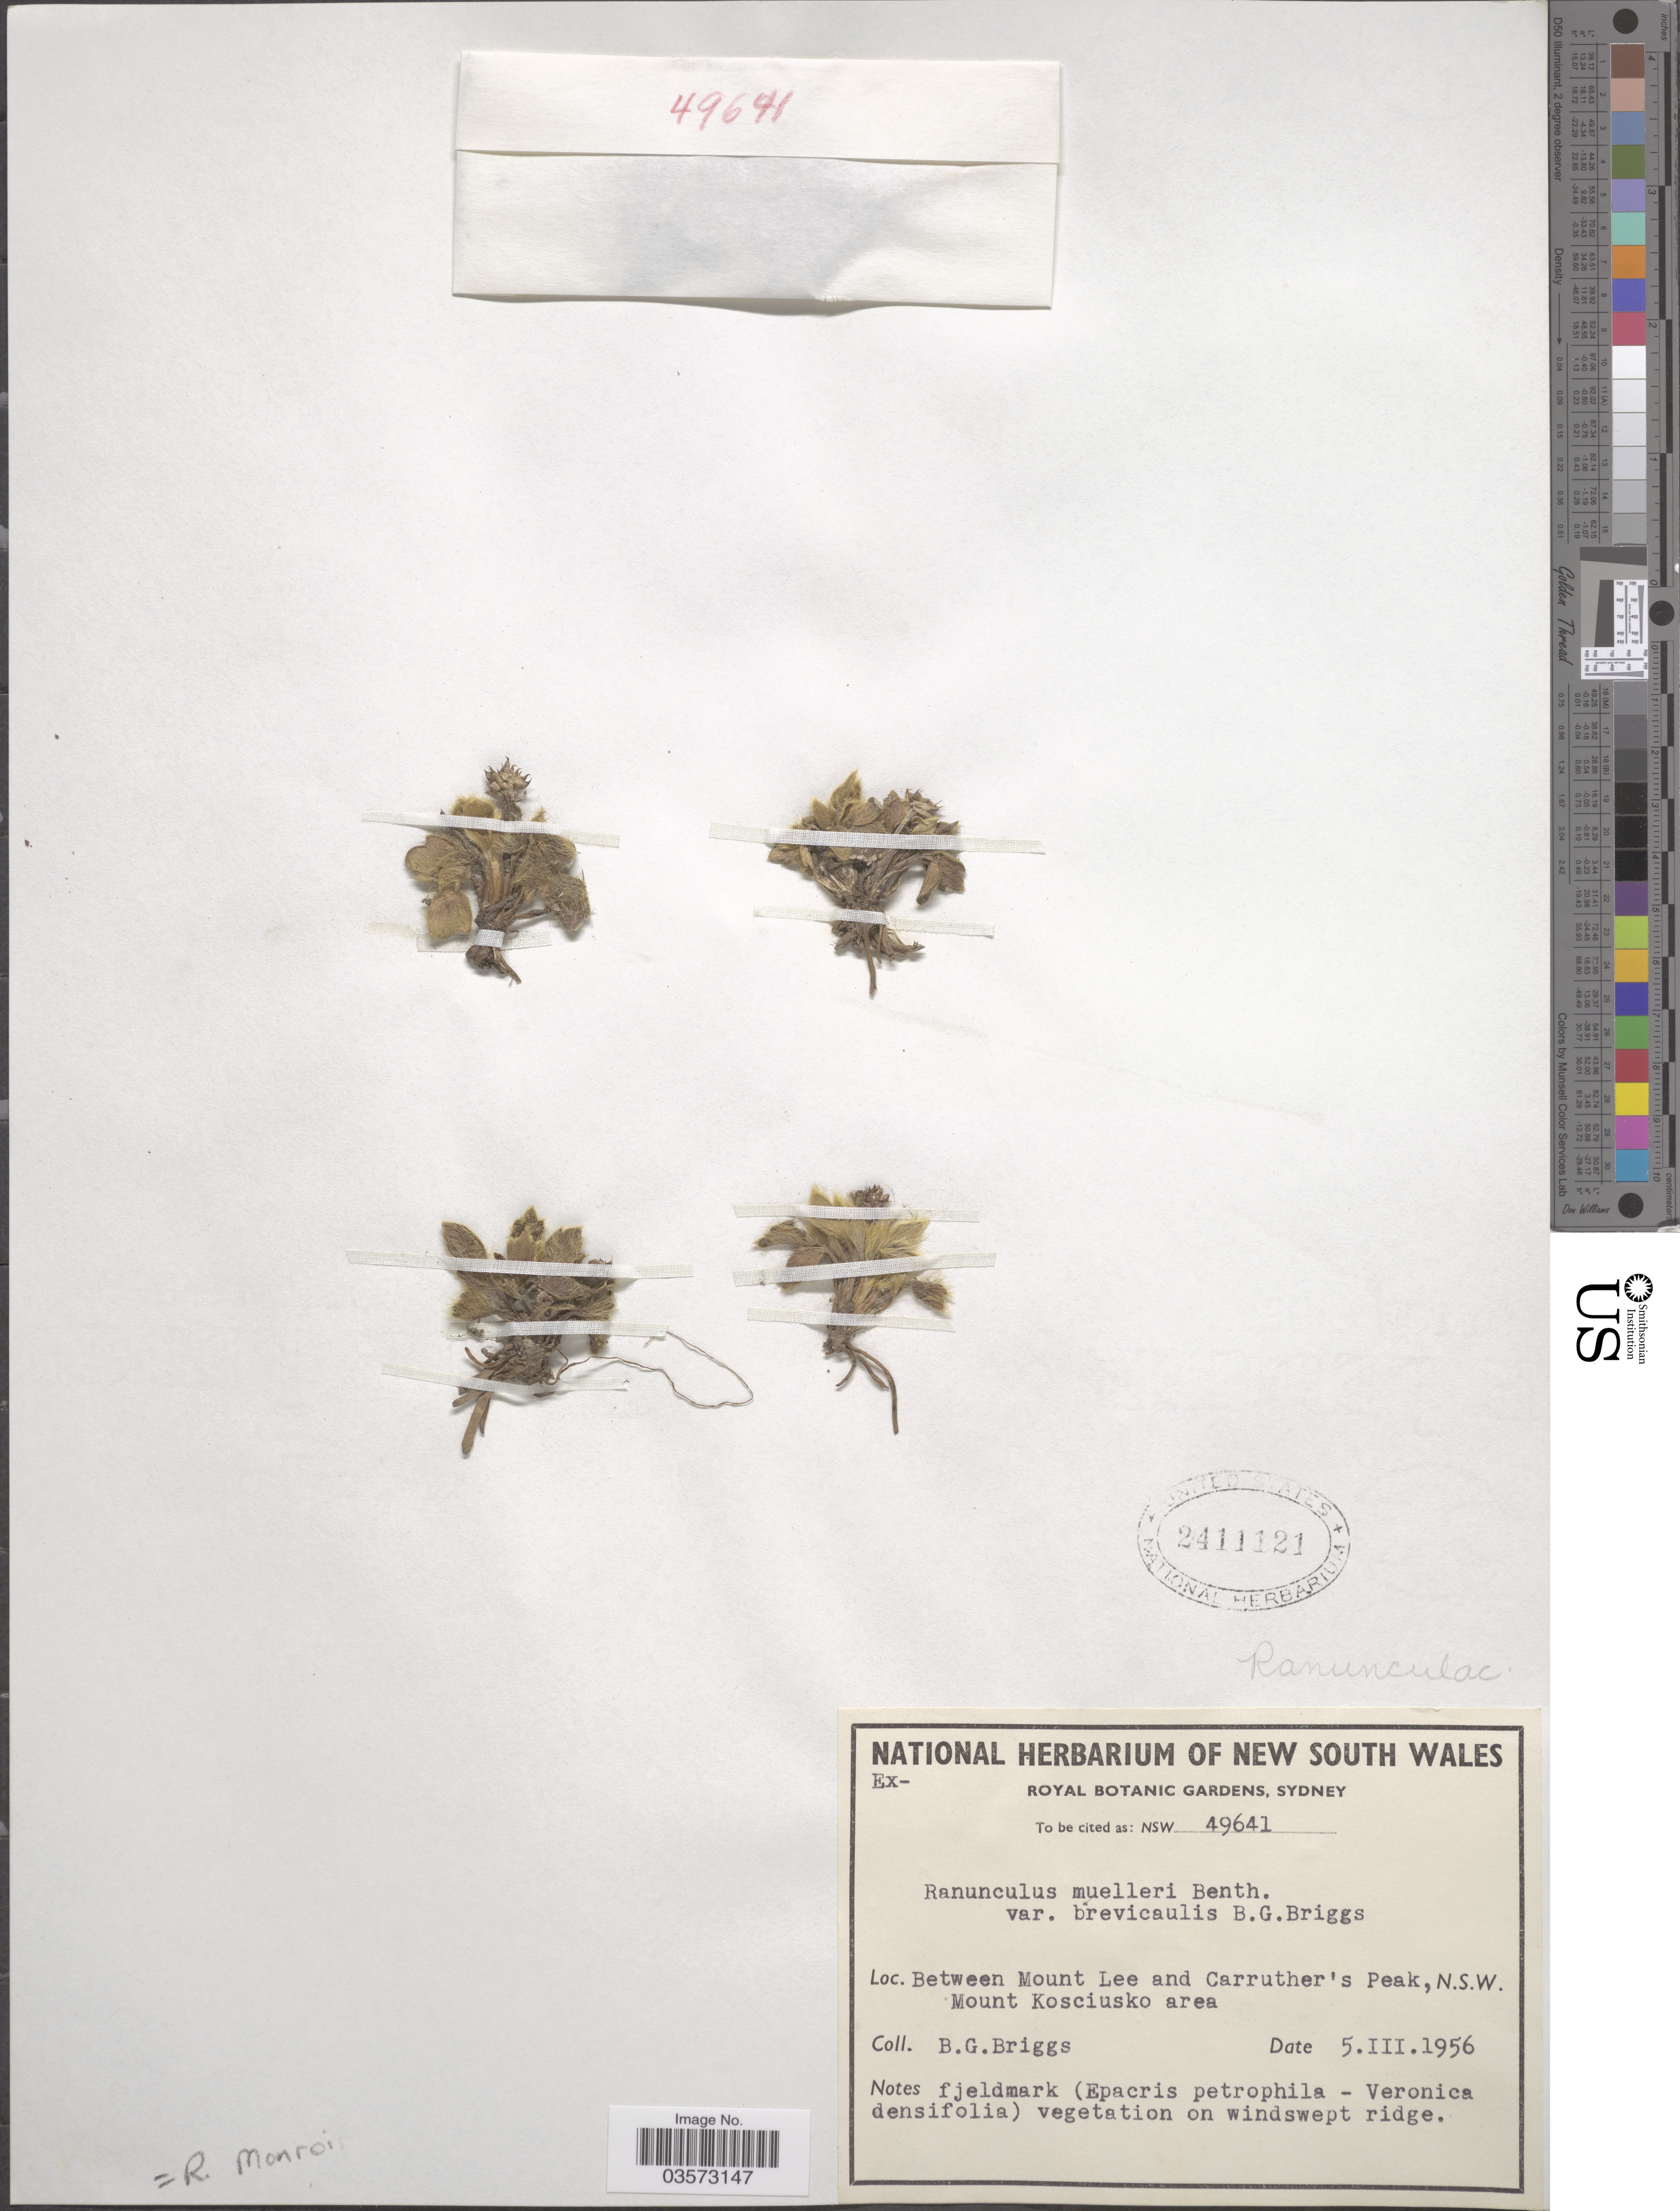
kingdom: Plantae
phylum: Tracheophyta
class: Magnoliopsida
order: Ranunculales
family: Ranunculaceae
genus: Ranunculus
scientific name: Ranunculus monroi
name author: Hook. f.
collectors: B. G. Briggs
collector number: NSW49641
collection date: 1956-03-05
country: Australia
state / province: New South Wales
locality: Between Mount Lee and Carruther's Peak. Mount Kosciusko area.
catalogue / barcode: US 2411121